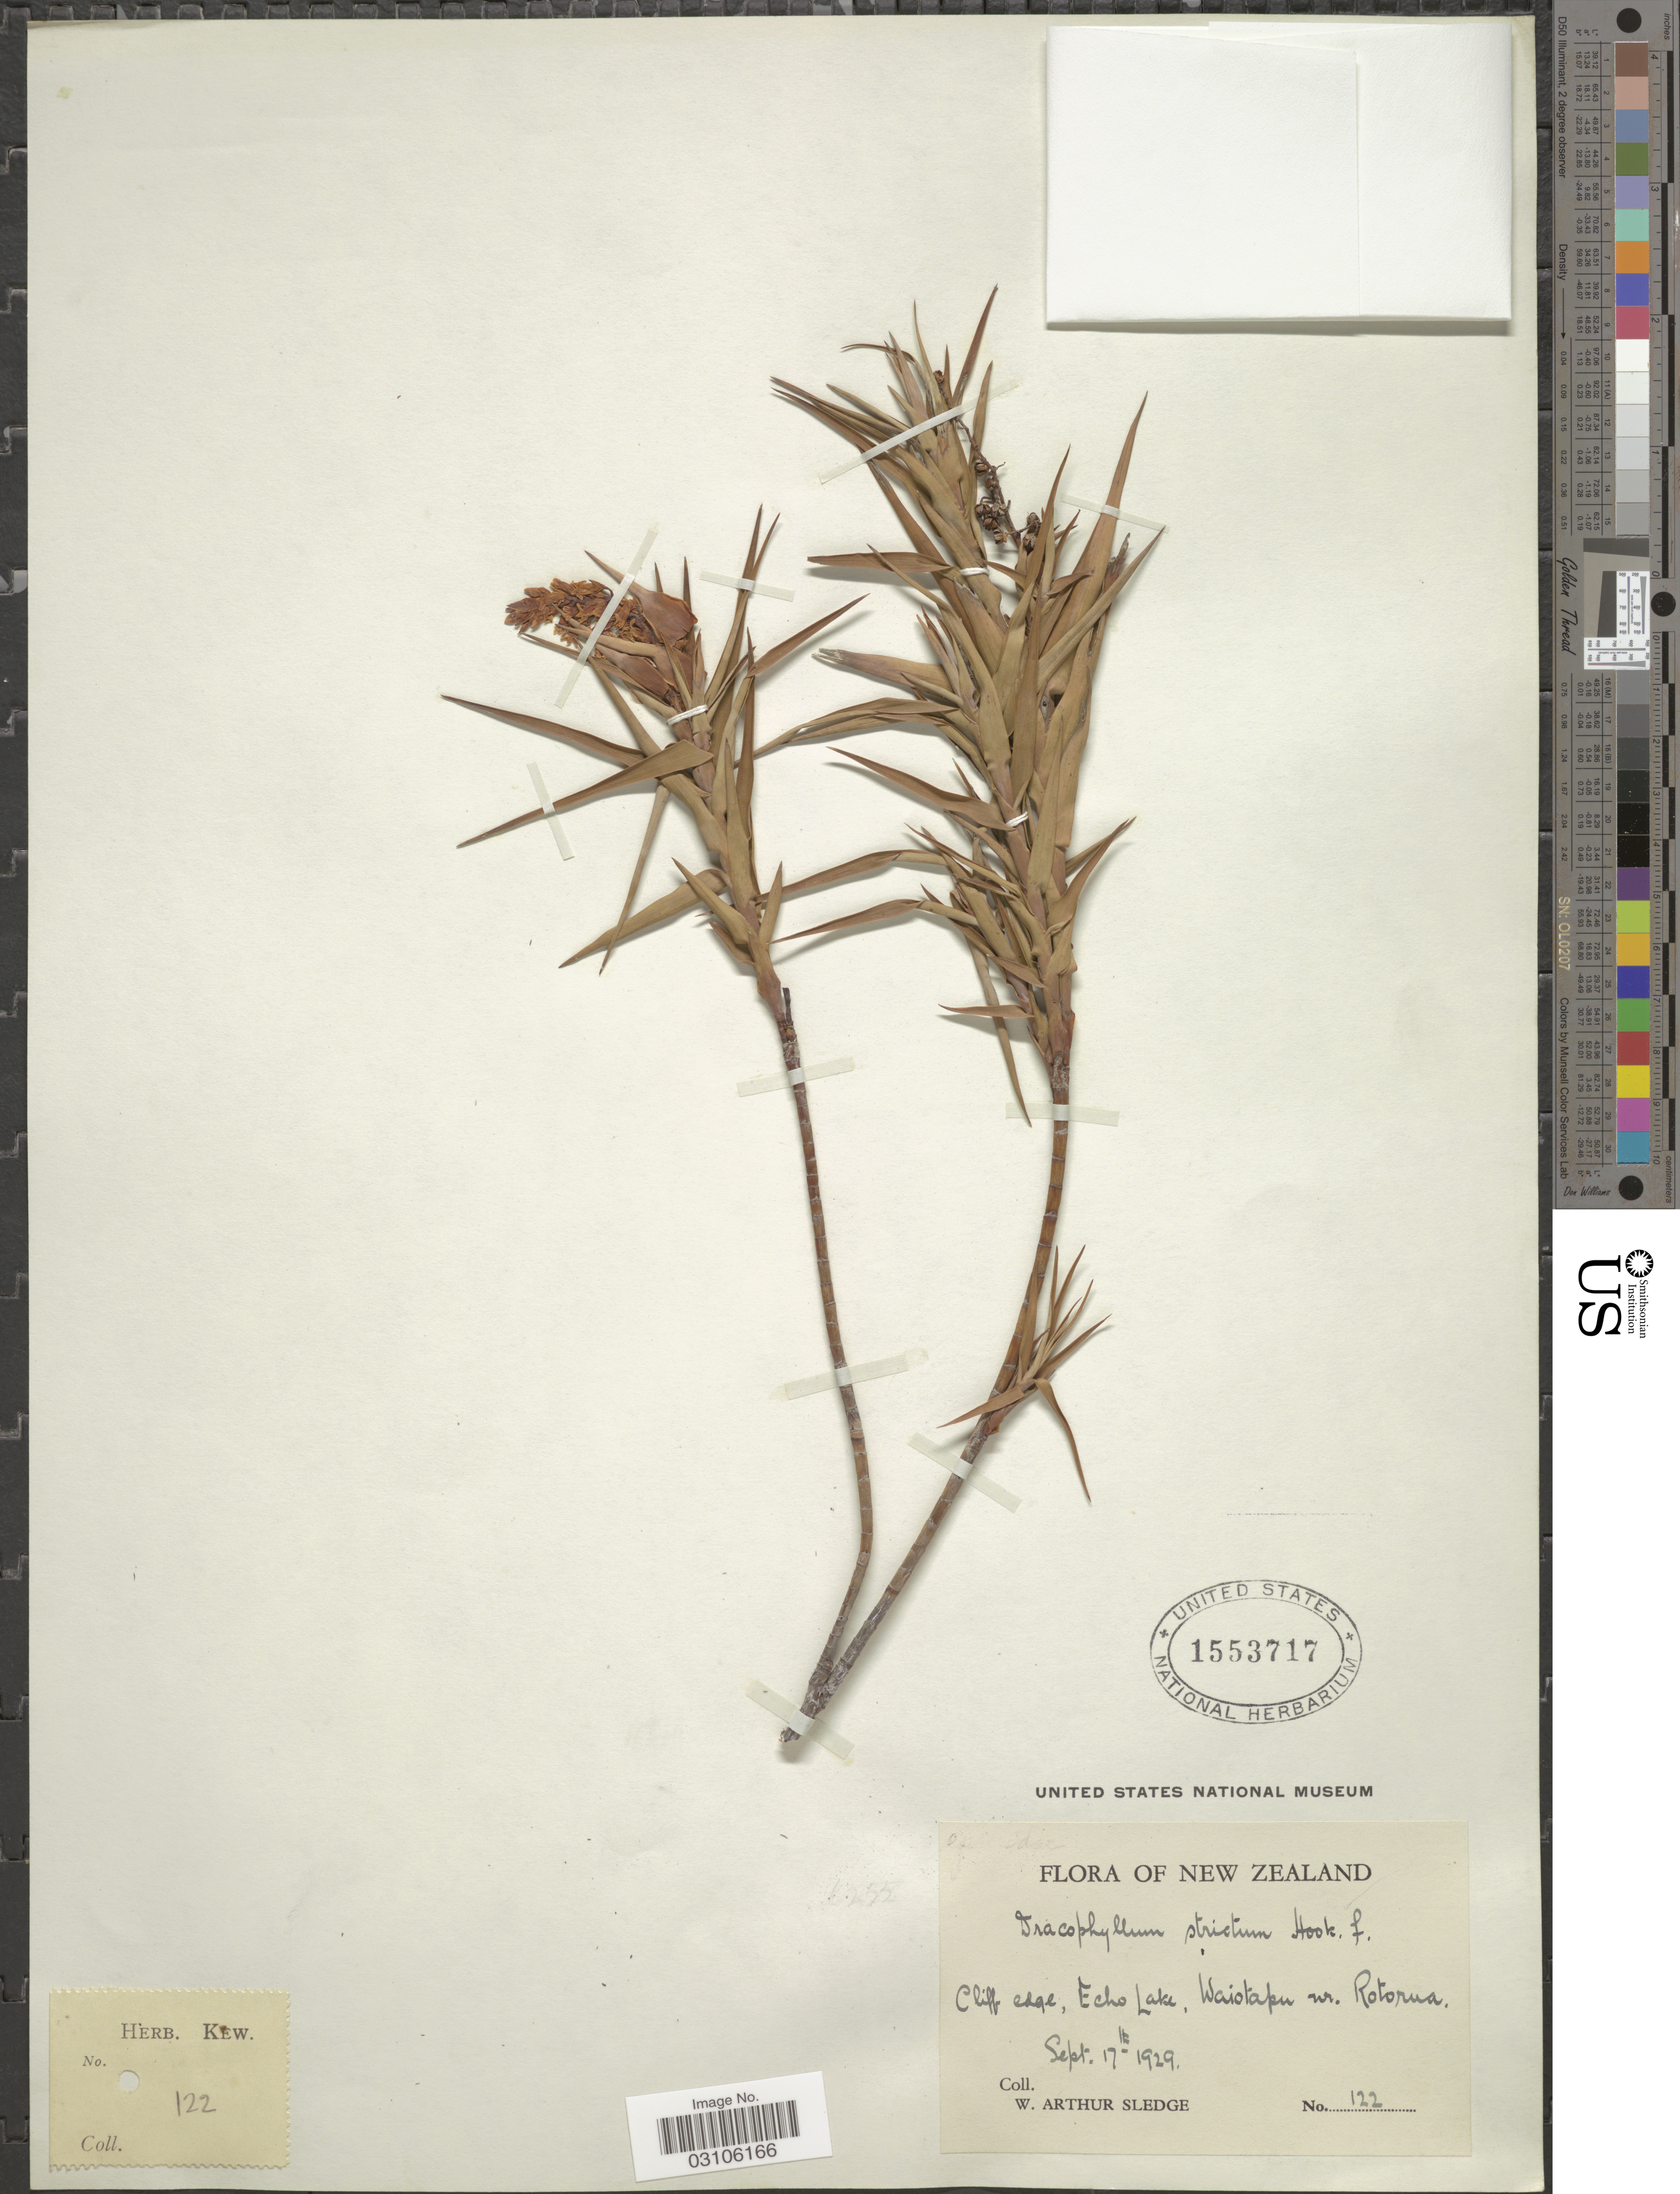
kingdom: Plantae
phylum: Tracheophyta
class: Magnoliopsida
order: Ericales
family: Ericaceae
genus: Dracophyllum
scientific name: Dracophyllum strictum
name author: Hook. f.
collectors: W. A. Sledge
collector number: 122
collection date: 1929-09-17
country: New Zealand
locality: Echo Lake, Waiotapu nr. Rotorua.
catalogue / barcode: US 1553717